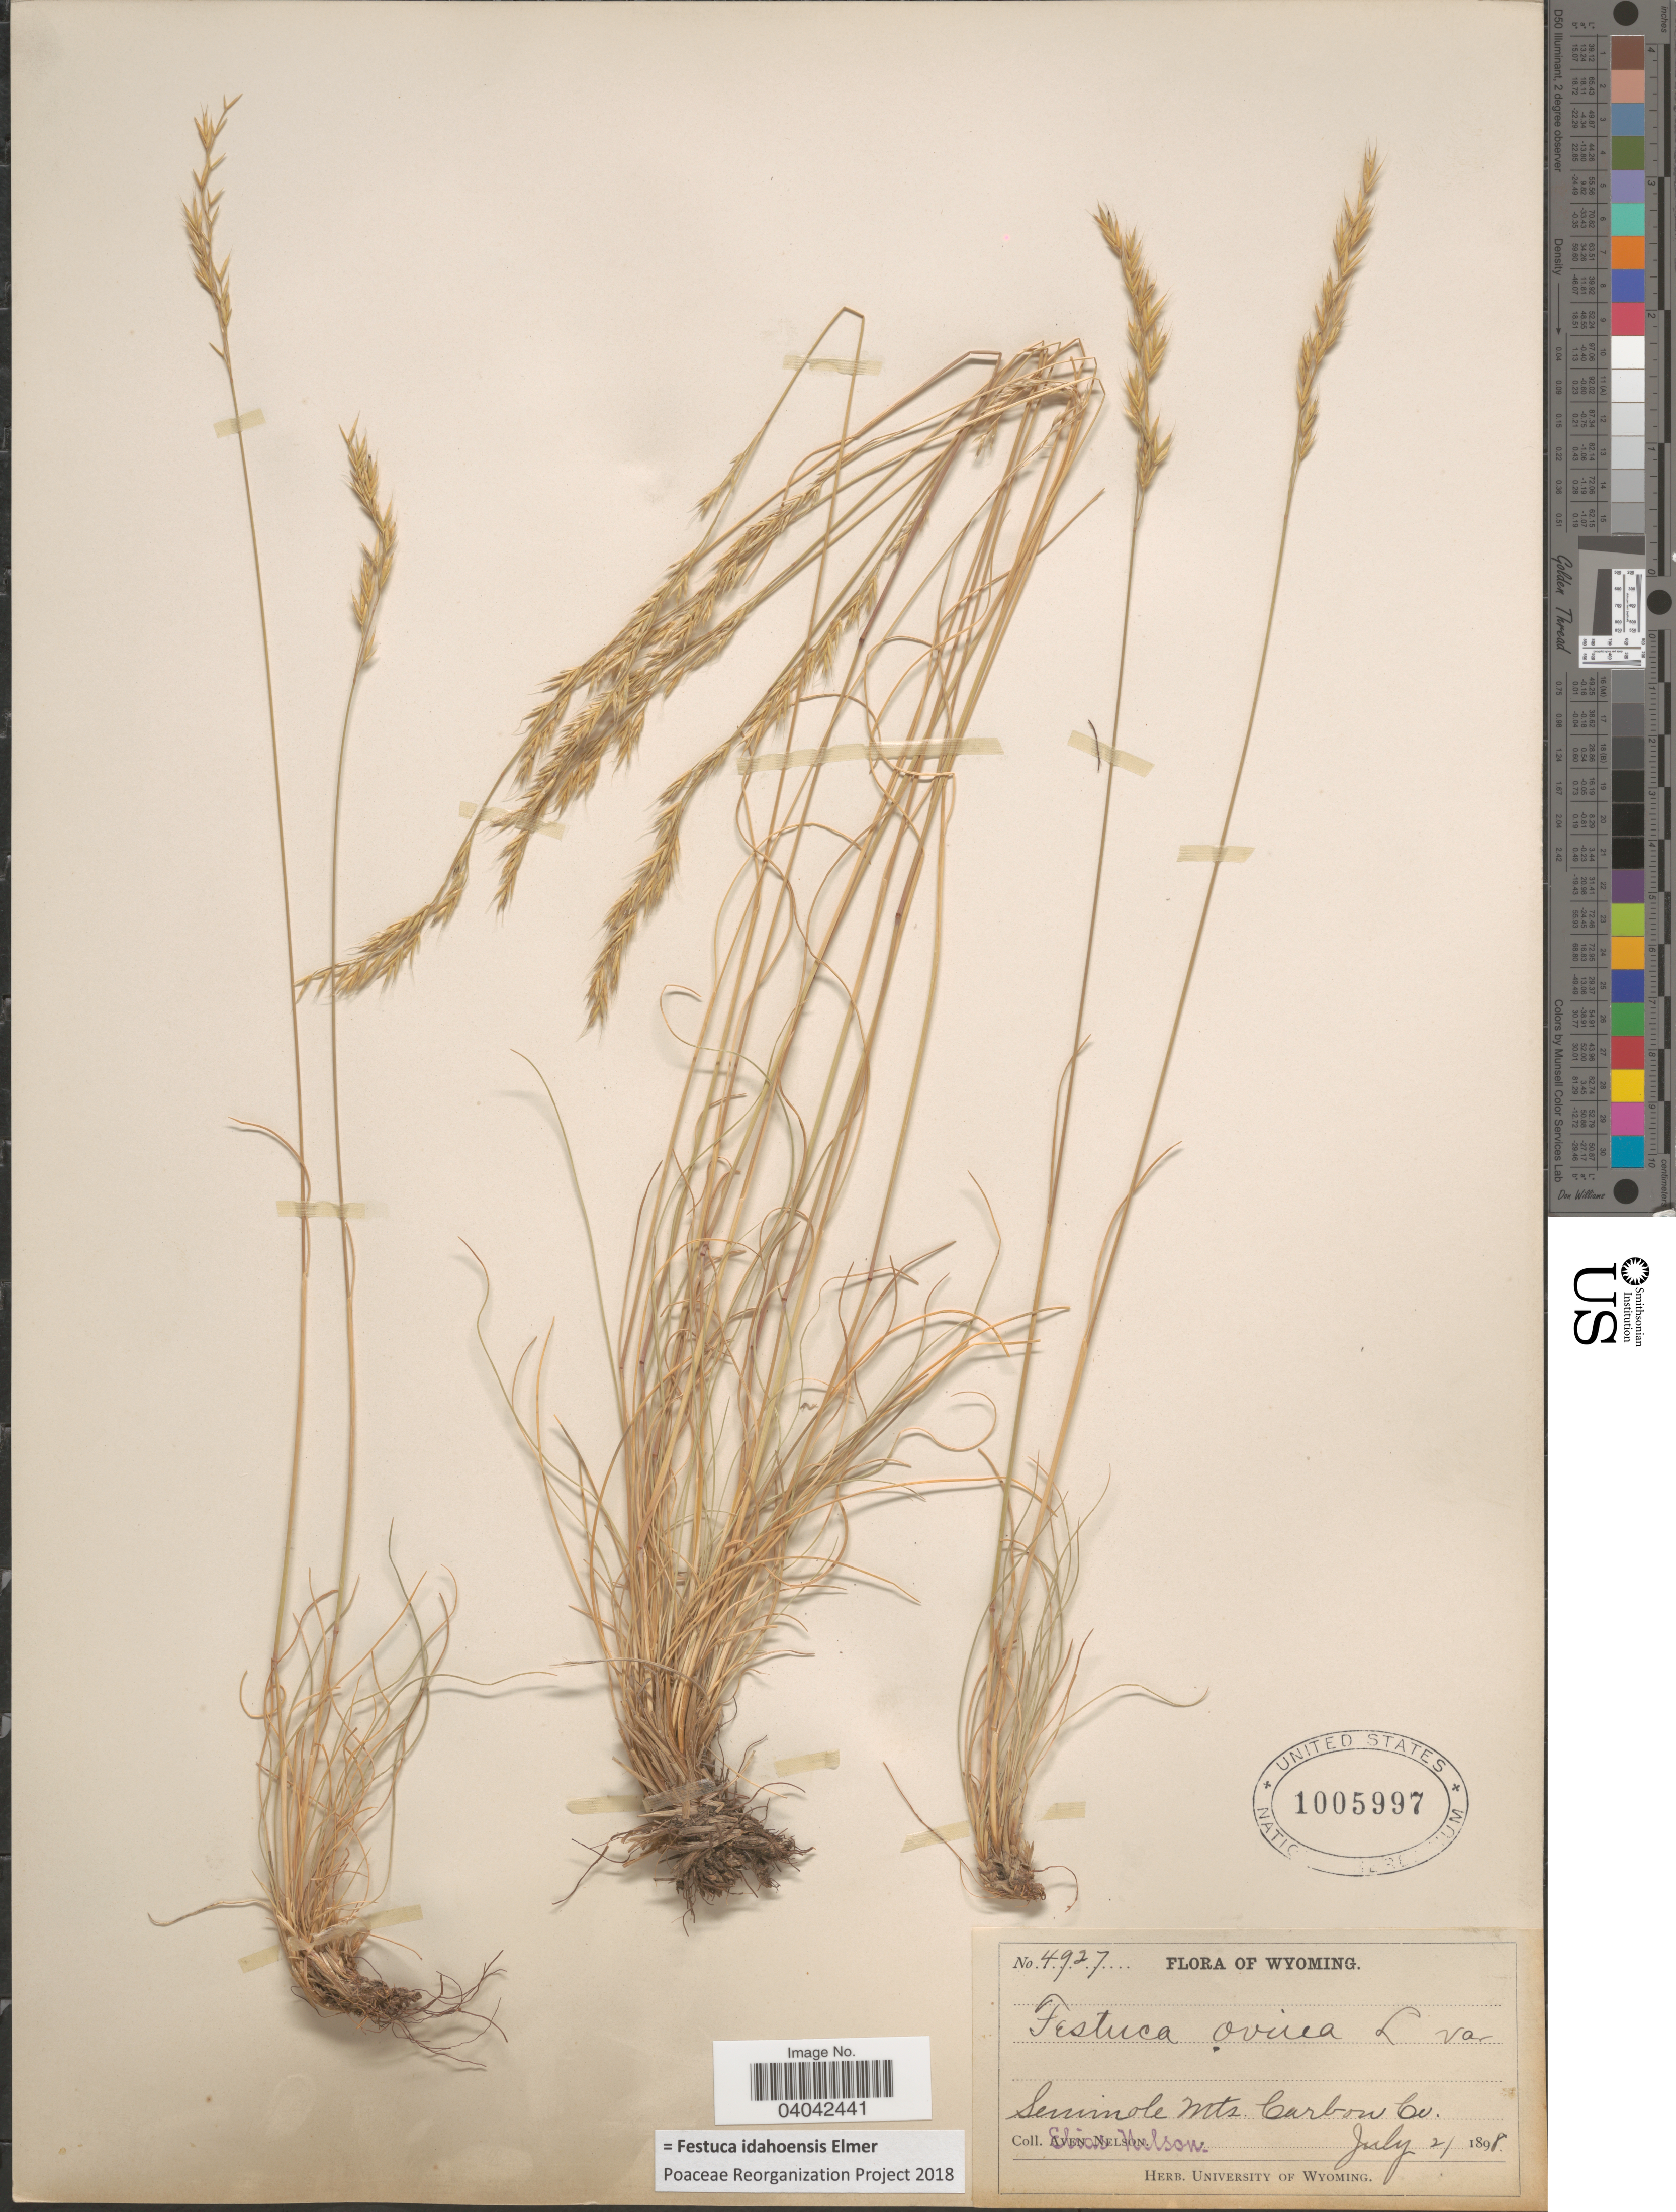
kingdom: Plantae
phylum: Tracheophyta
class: Liliopsida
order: Poales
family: Poaceae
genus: Festuca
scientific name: Festuca idahoensis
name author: Elmer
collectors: E. Nelson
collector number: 4927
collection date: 1898-07-21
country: United States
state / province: Wyoming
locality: Seminole Mts. Carbon Co.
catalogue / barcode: US 1005997